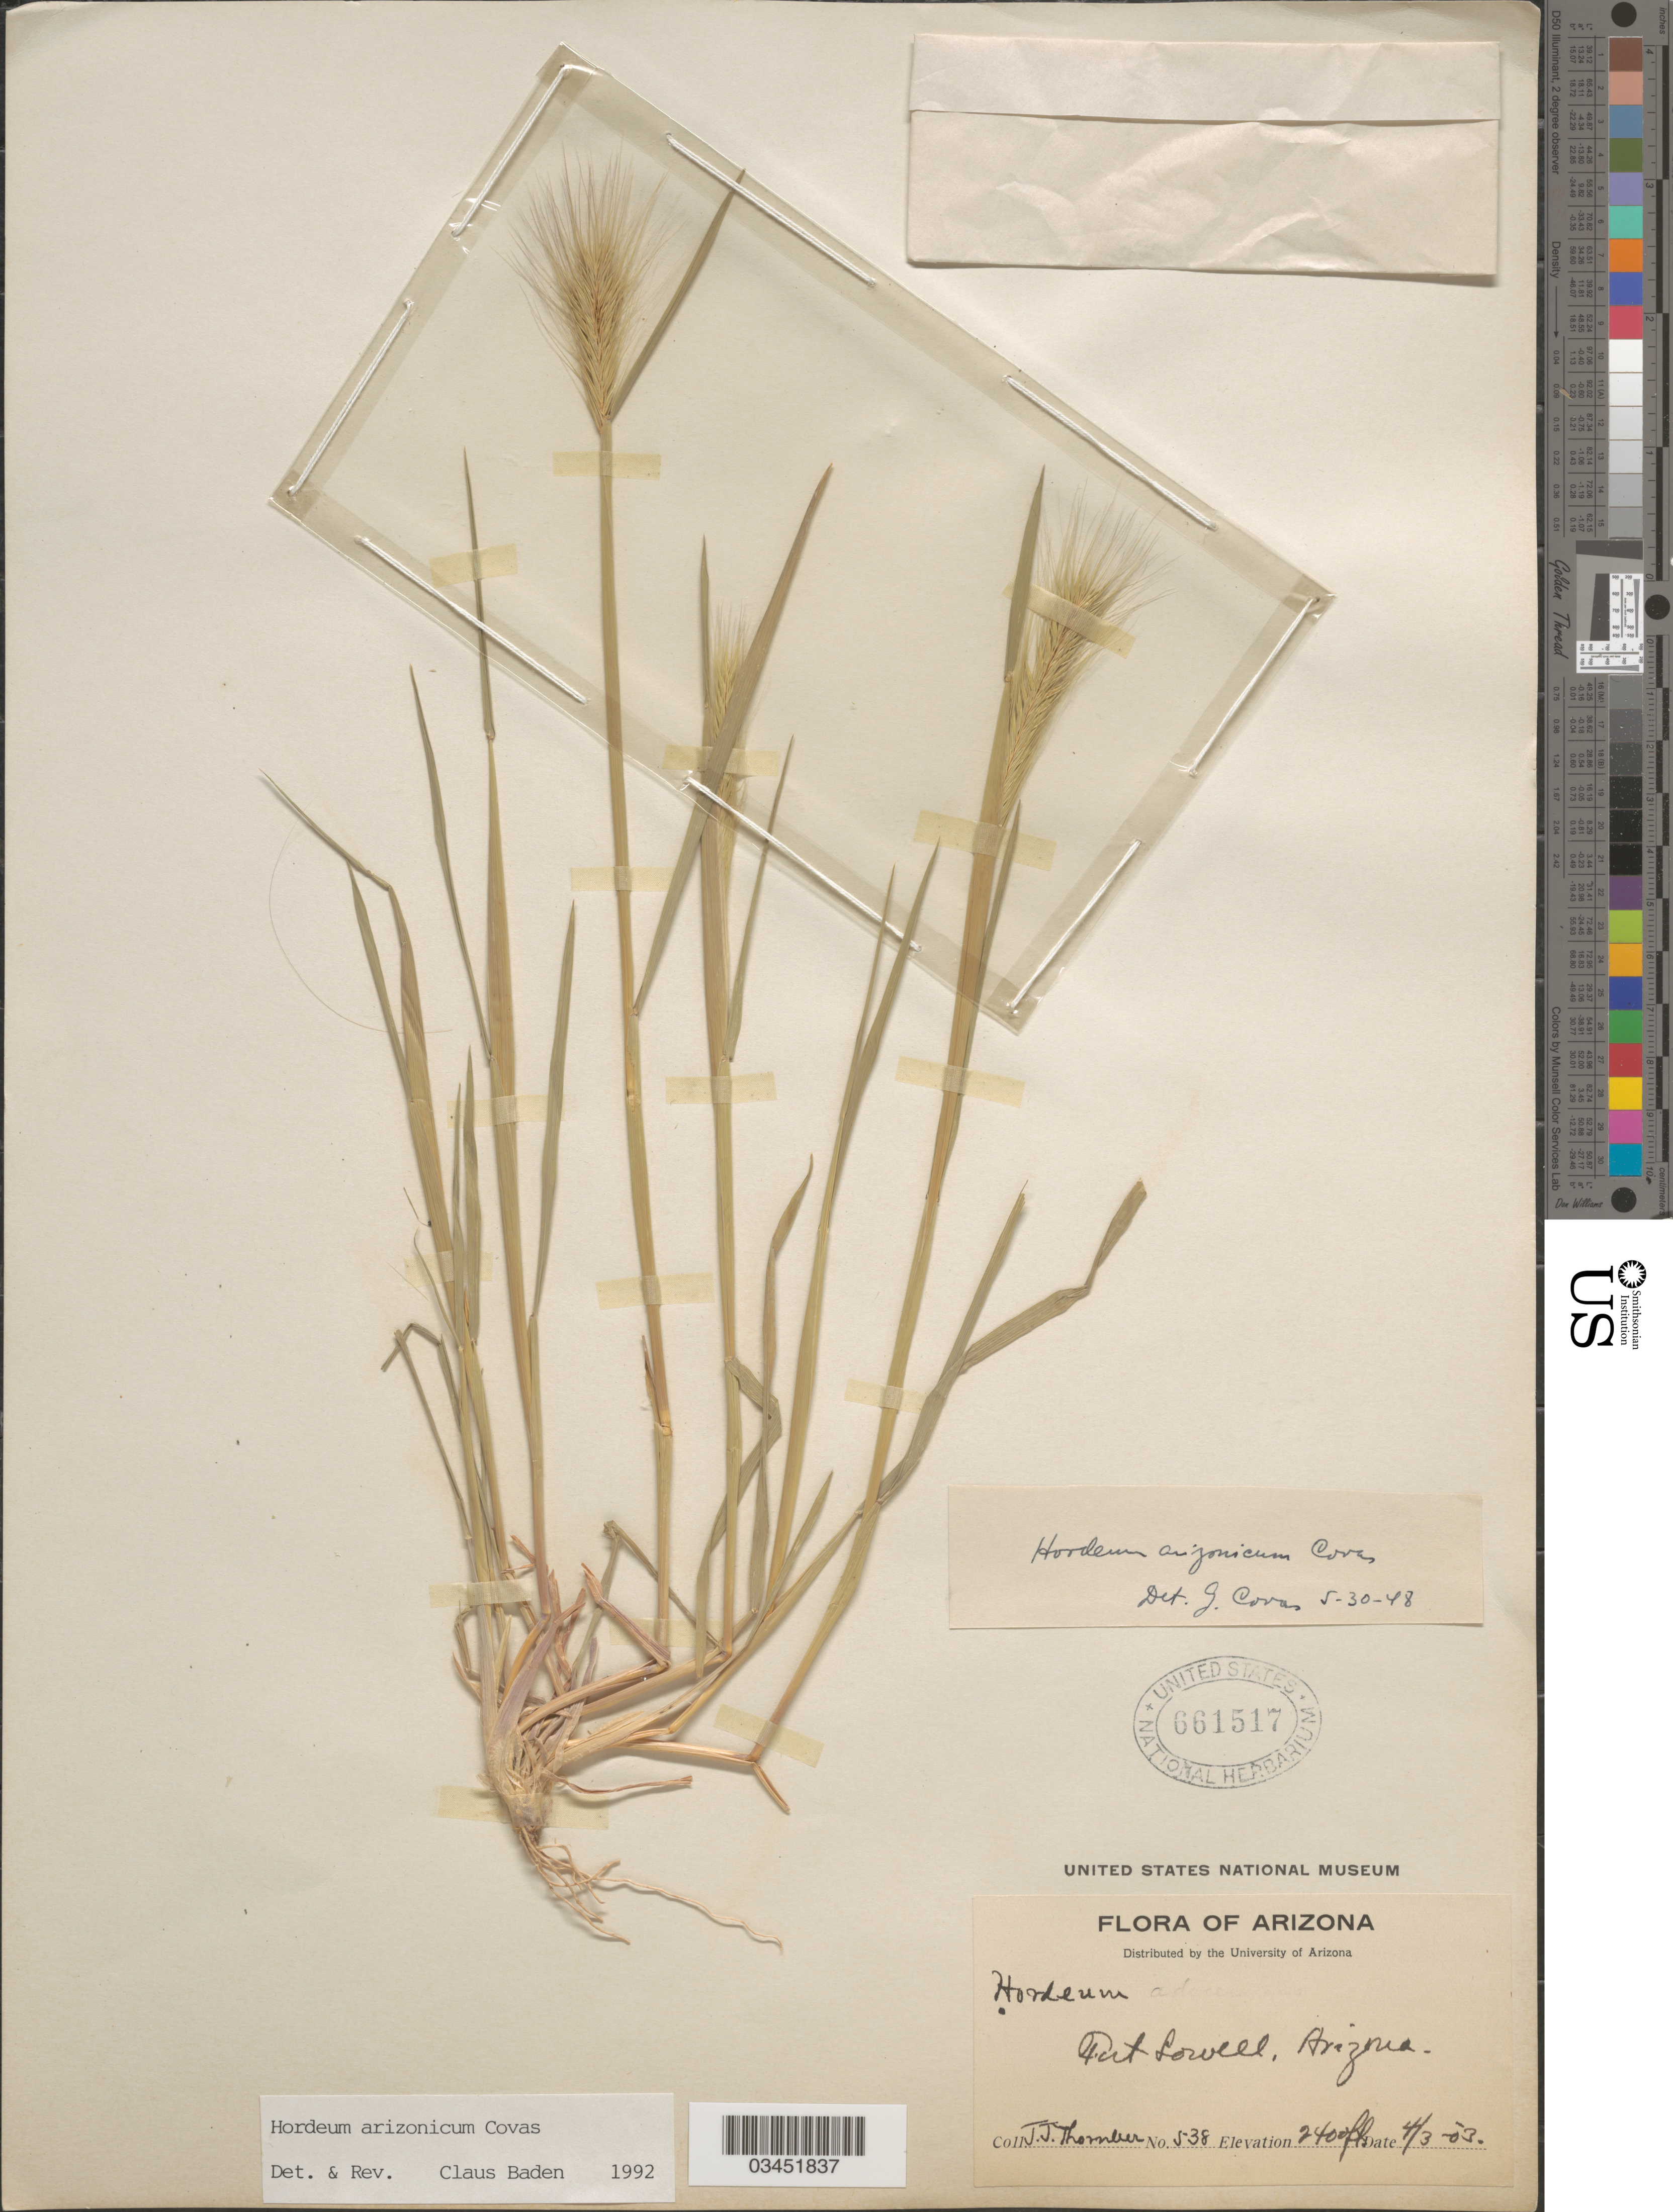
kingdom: Plantae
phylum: Tracheophyta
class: Liliopsida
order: Poales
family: Poaceae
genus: Hordeum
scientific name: Hordeum arizonicum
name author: Covas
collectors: J. Thomber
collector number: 538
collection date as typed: Transcribed d/m/y: 3/4/3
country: United States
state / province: Arizona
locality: Fort Lowell.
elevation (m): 732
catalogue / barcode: US 661517